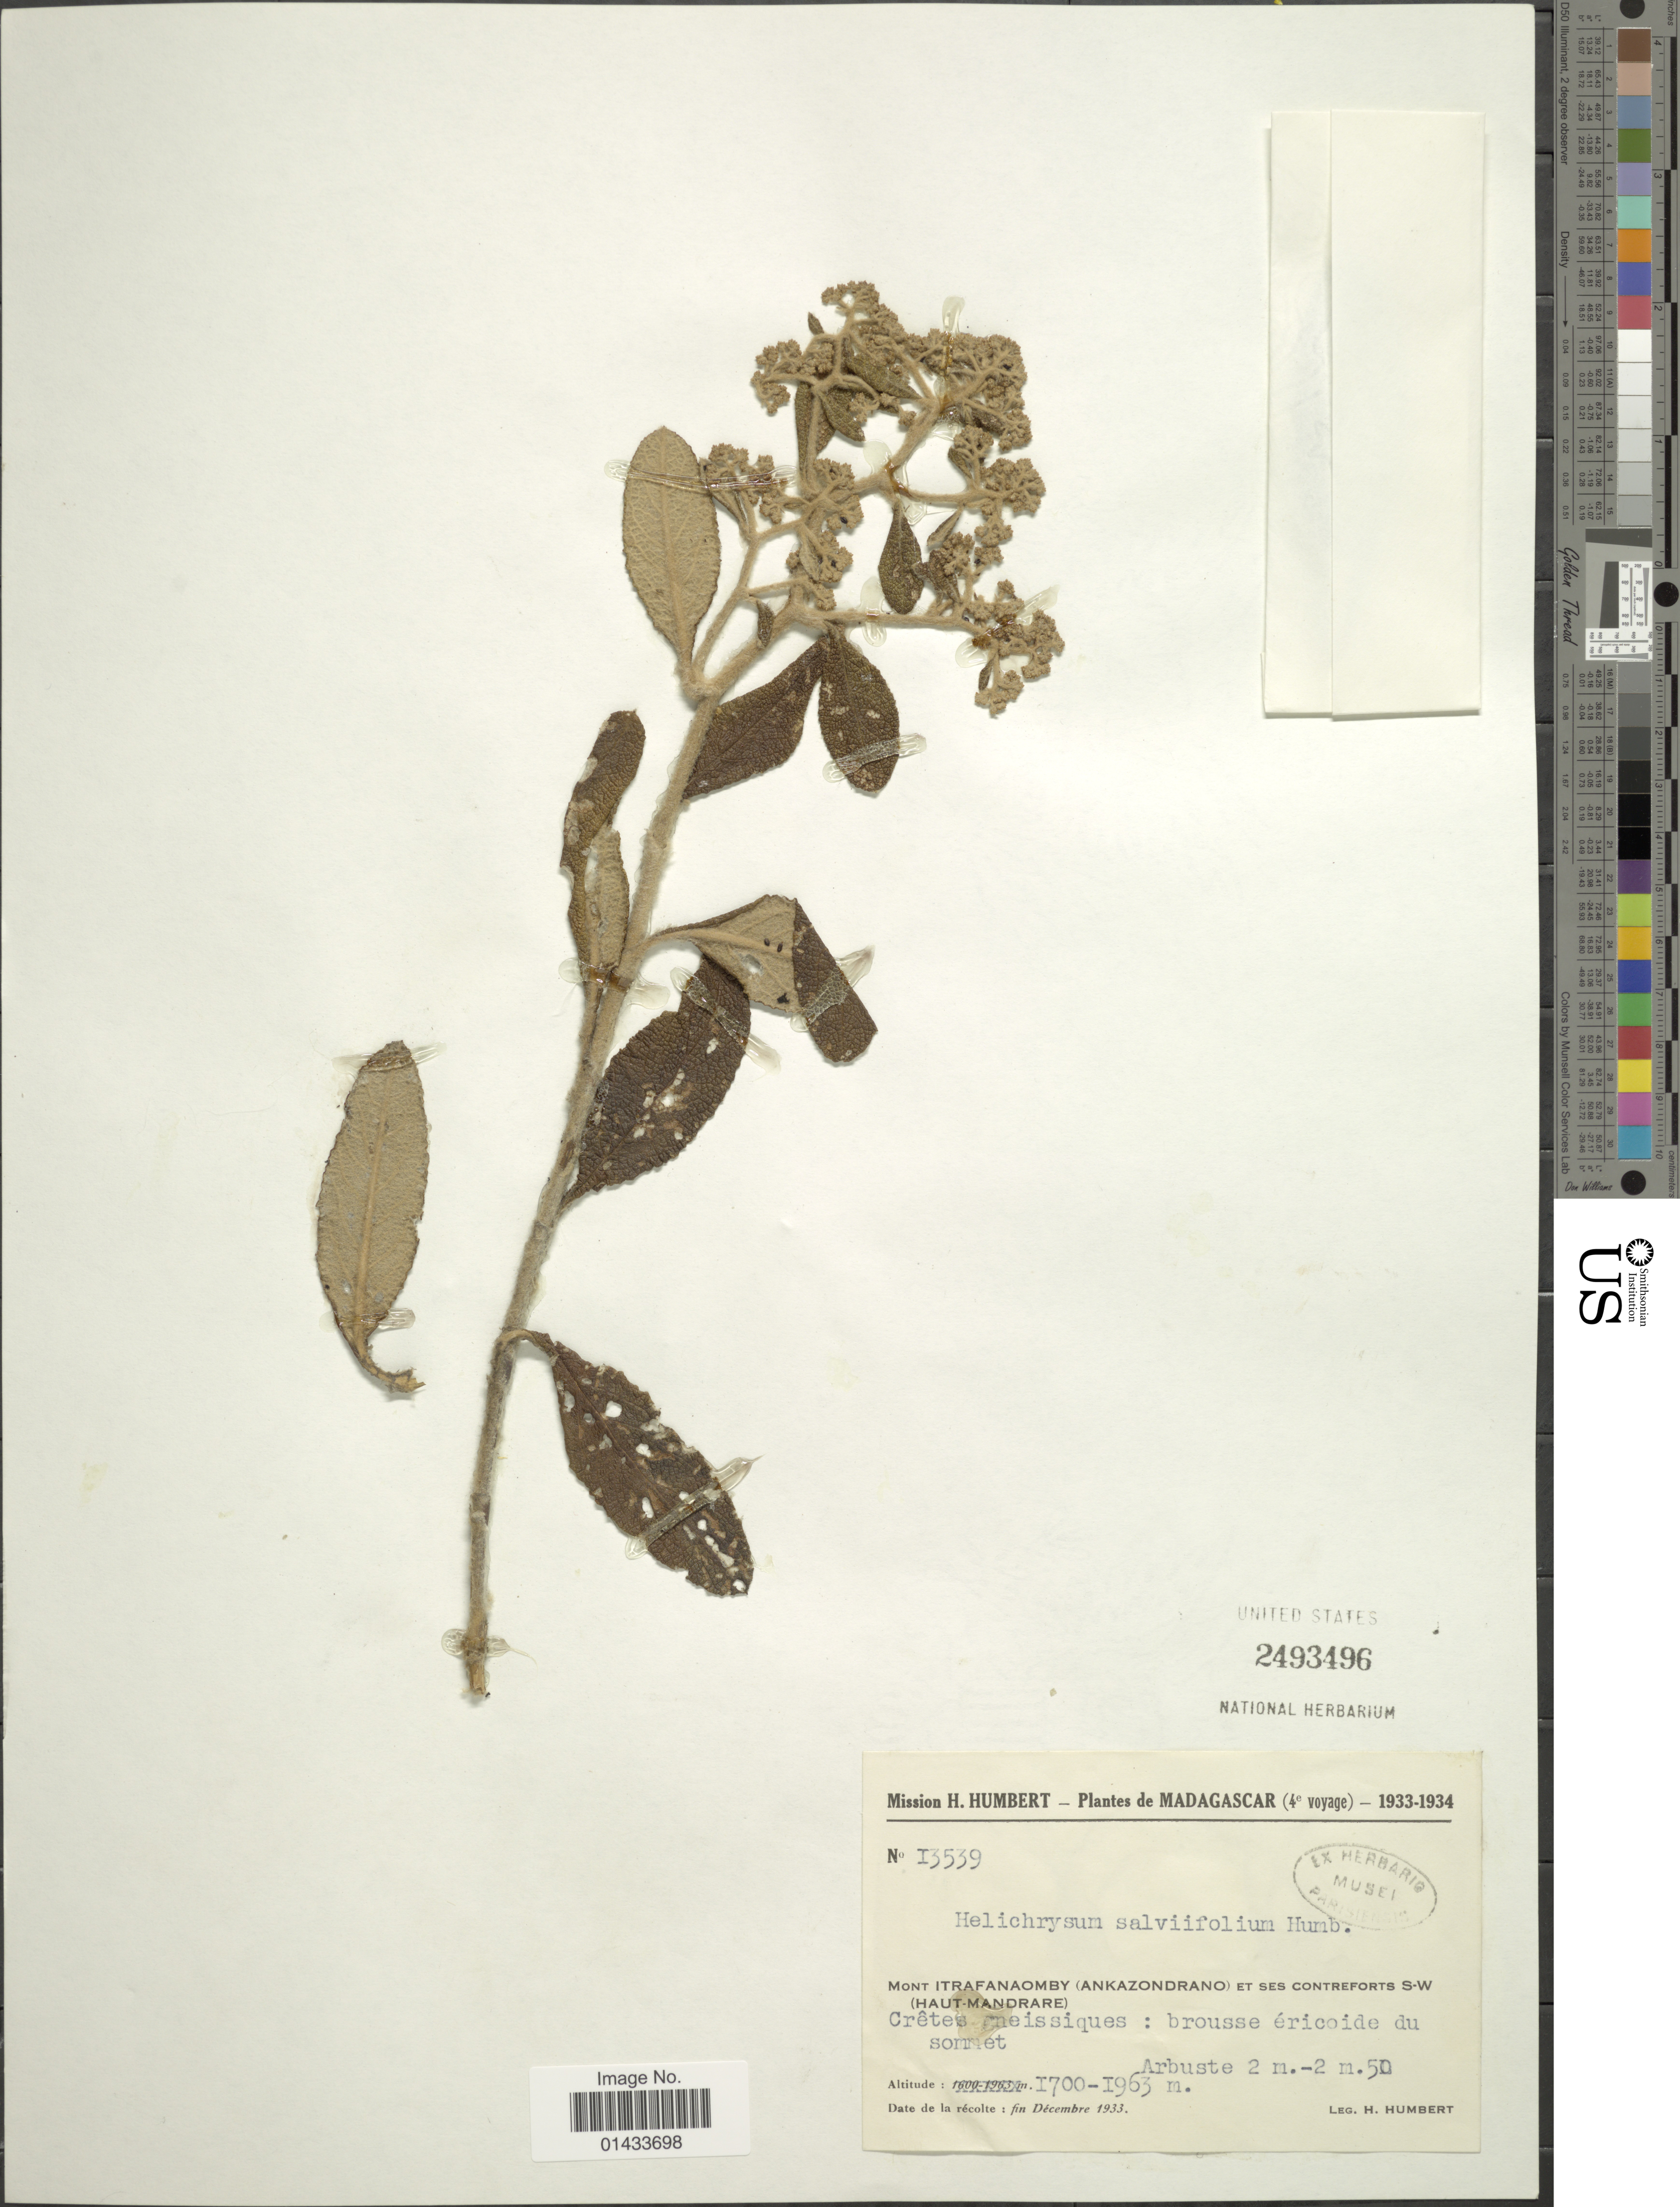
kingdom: Plantae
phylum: Tracheophyta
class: Magnoliopsida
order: Asterales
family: Asteraceae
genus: Helichrysum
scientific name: Helichrysum salviifolium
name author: Humbert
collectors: H. Humbert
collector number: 13539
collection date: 1933-12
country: Madagascar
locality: Mont Itrafanaomby (Ankazondrano) et ses Contrefots S-W (Haut-Mandrare), Cretes genissiques: brousse ericoide du sommet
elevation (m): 1700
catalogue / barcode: US 2493496